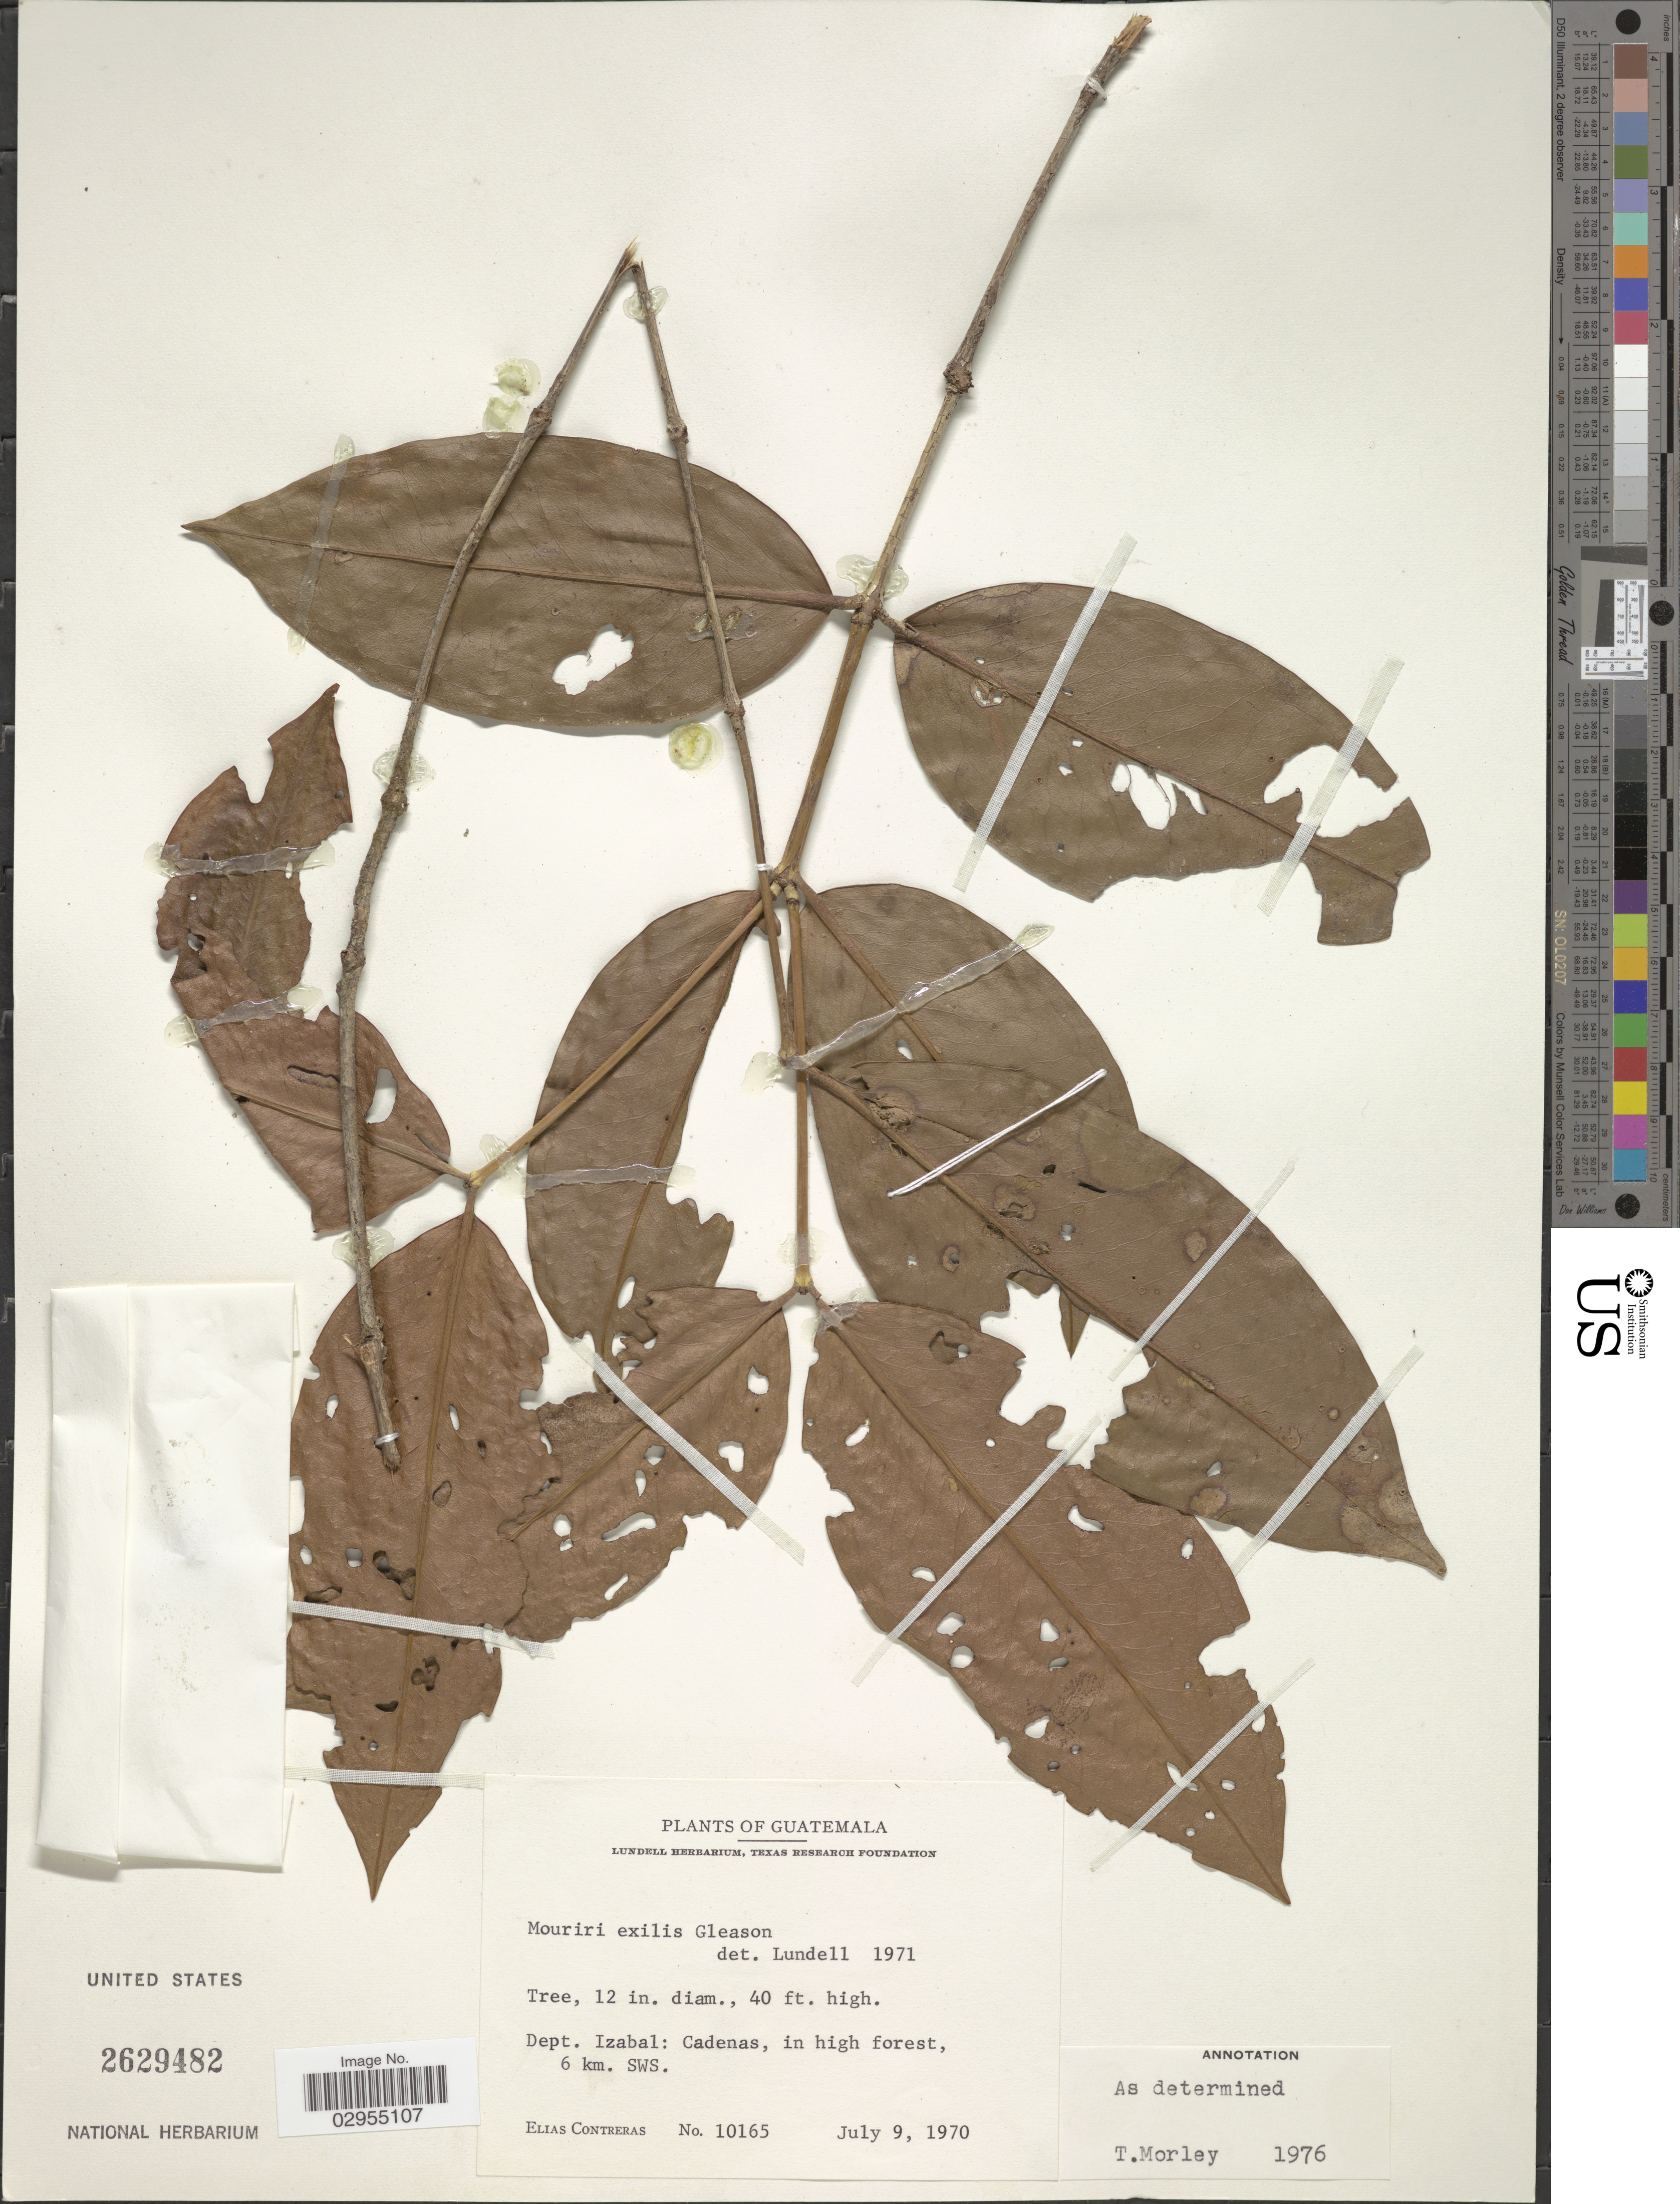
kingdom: Plantae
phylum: Tracheophyta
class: Magnoliopsida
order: Myrtales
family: Melastomataceae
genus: Mouriri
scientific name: Mouriri exilis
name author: Gleason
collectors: E. Contreras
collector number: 10165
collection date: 1970-07-09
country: Guatemala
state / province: Izabal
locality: Dept. Izabal: Cadenas, in high forest, 6 km SWS.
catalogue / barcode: US 2629482